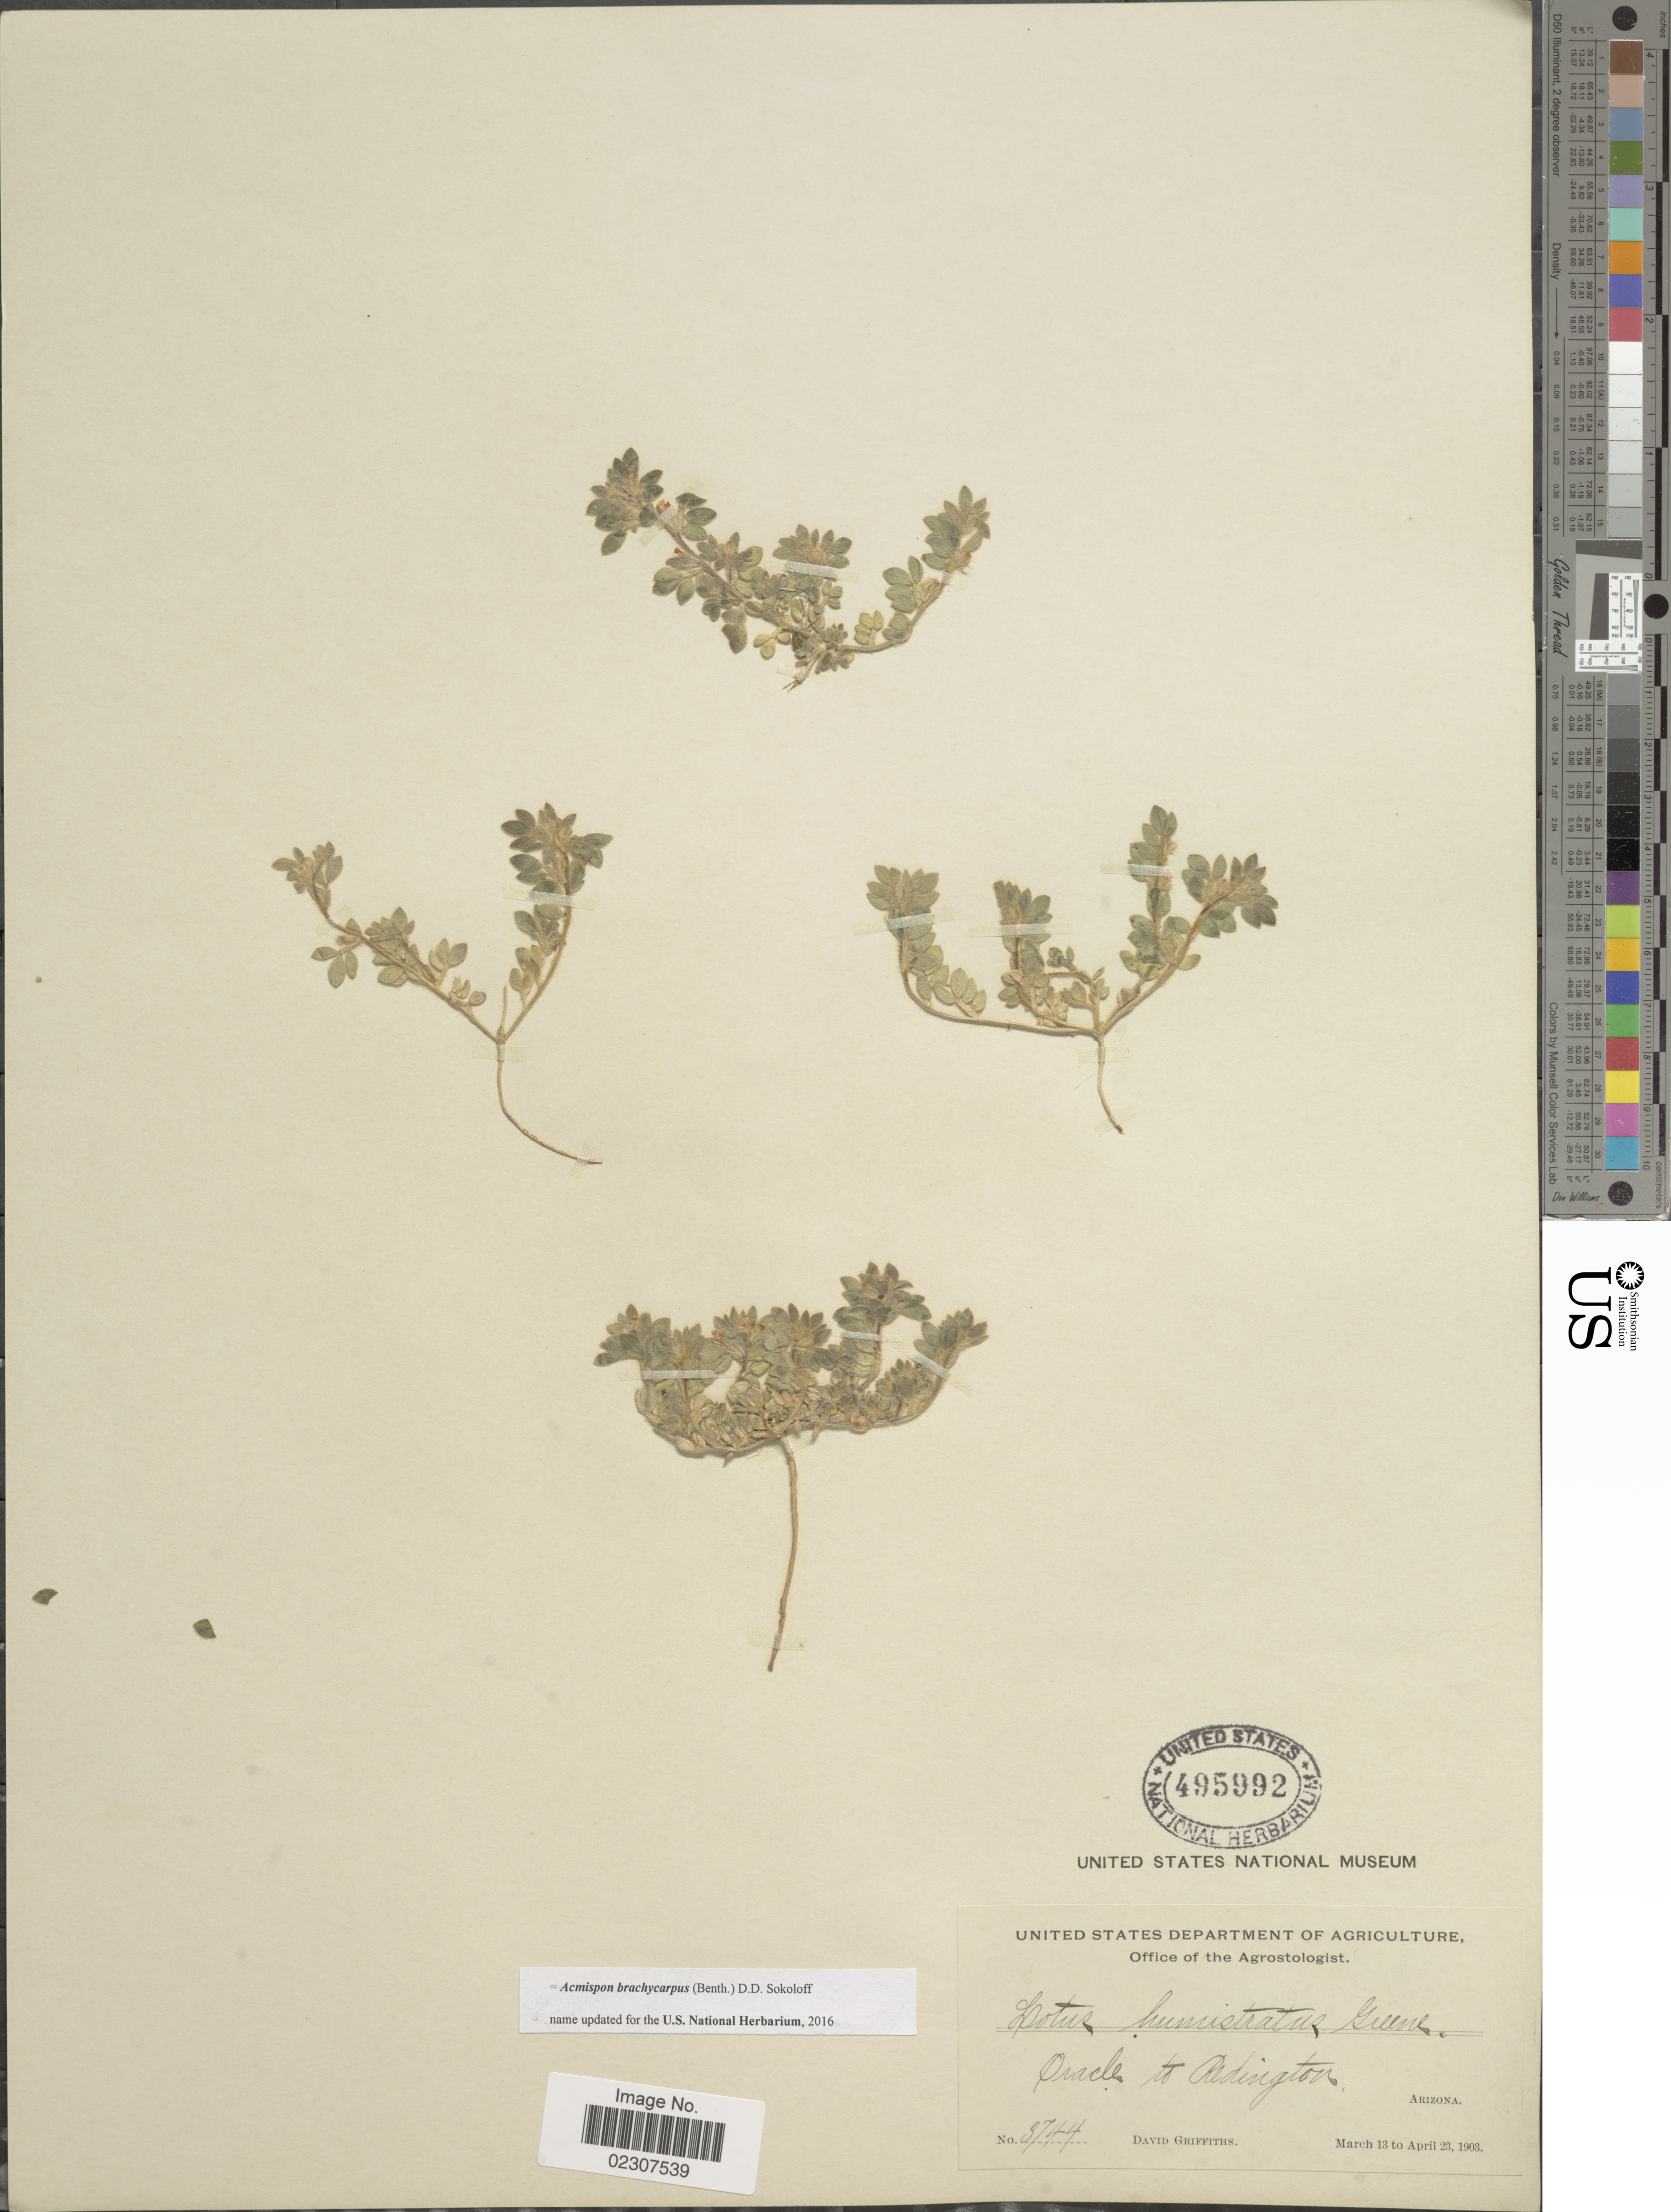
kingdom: Plantae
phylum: Tracheophyta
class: Magnoliopsida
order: Fabales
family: Fabaceae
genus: Acmispon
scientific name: Acmispon brachycarpus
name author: (Benth.) D.D. Sokoloff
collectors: D. Griffiths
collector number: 3744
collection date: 1903-03-13/1903-04-23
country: United States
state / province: Arizona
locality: Ovacle to Redington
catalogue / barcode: US 495992